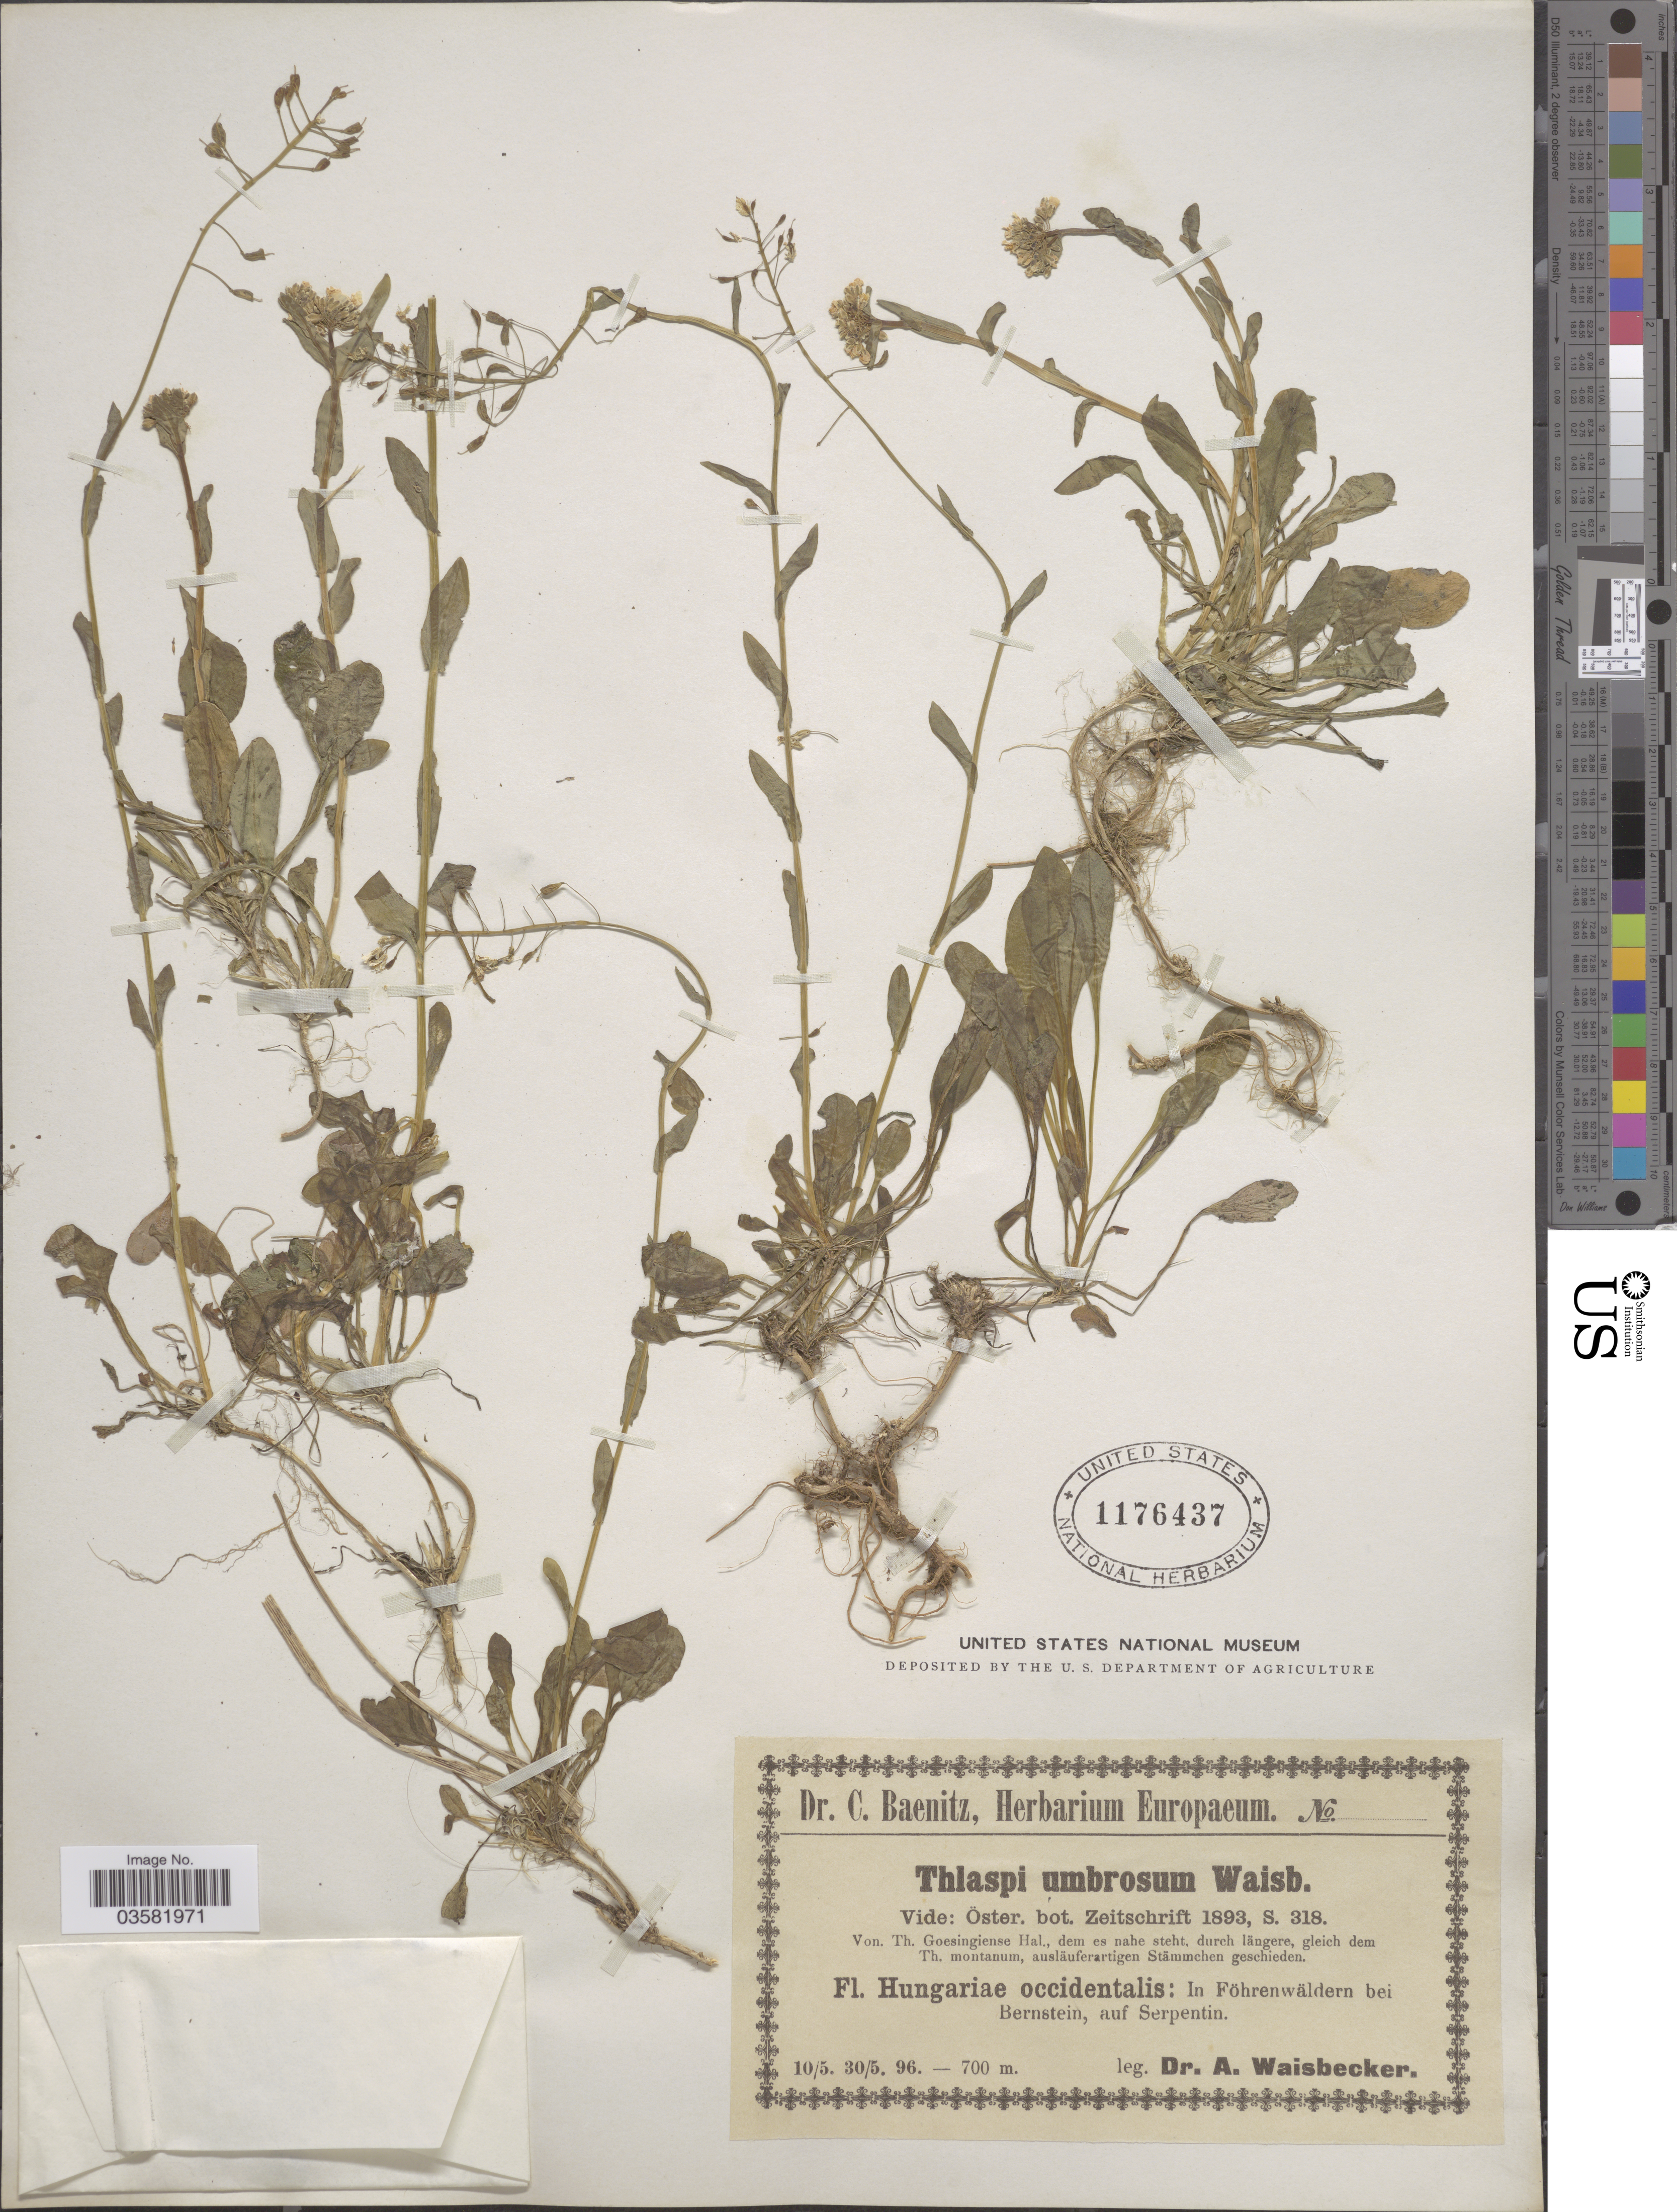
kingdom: Plantae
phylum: Tracheophyta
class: Magnoliopsida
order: Brassicales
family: Brassicaceae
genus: Thlaspi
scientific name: Thlaspi umbrosum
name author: Waisb.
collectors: A. Waisbecker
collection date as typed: Transcribed d/m/y: 10/5/96 to 30/5/96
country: Hungary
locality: Hungariae occidentalis: In Föhrenwäldern bei Bernstein, auf Serpentin.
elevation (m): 700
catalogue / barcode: US 1176437